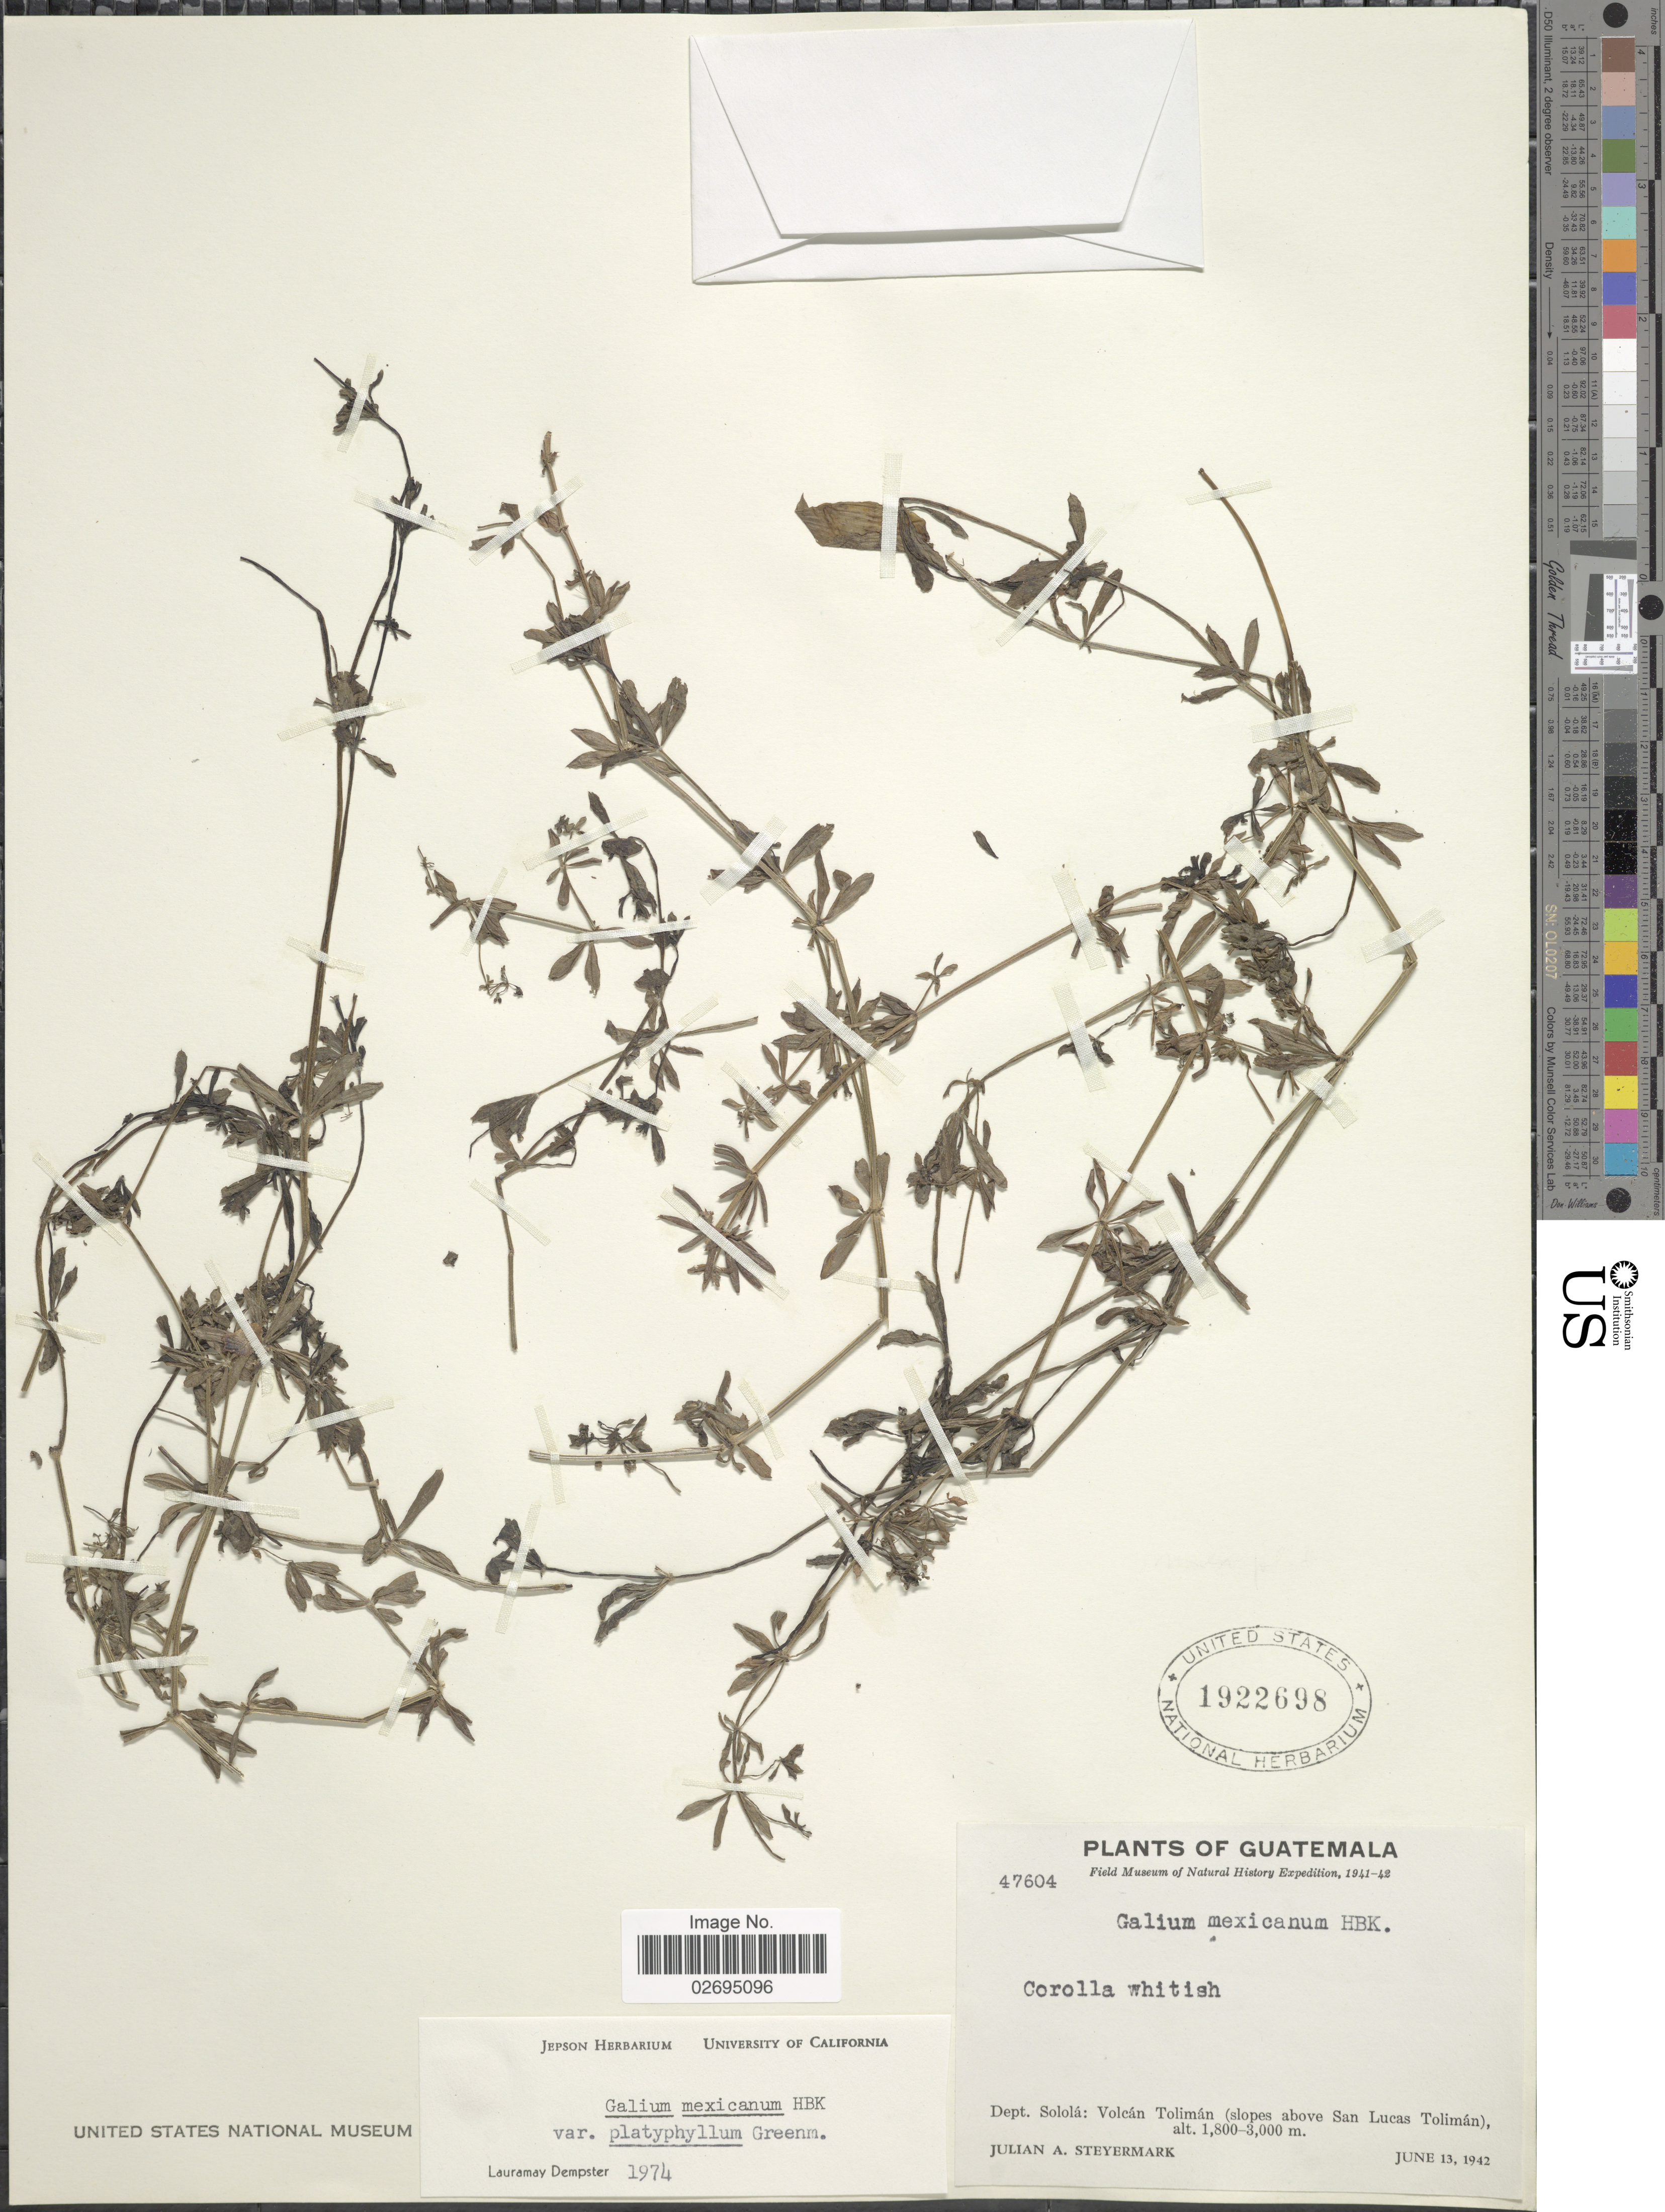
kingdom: Plantae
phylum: Tracheophyta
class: Magnoliopsida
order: Gentianales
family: Rubiaceae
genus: Galium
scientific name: Galium mexicanum var. platyphyllum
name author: Greenm.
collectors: J. Steyermark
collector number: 47604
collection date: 1942-06-13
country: Guatemala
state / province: Sololá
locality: Volcán Tolimán (slopes above San Lucas Tolimán)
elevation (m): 1800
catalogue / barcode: US 1922698